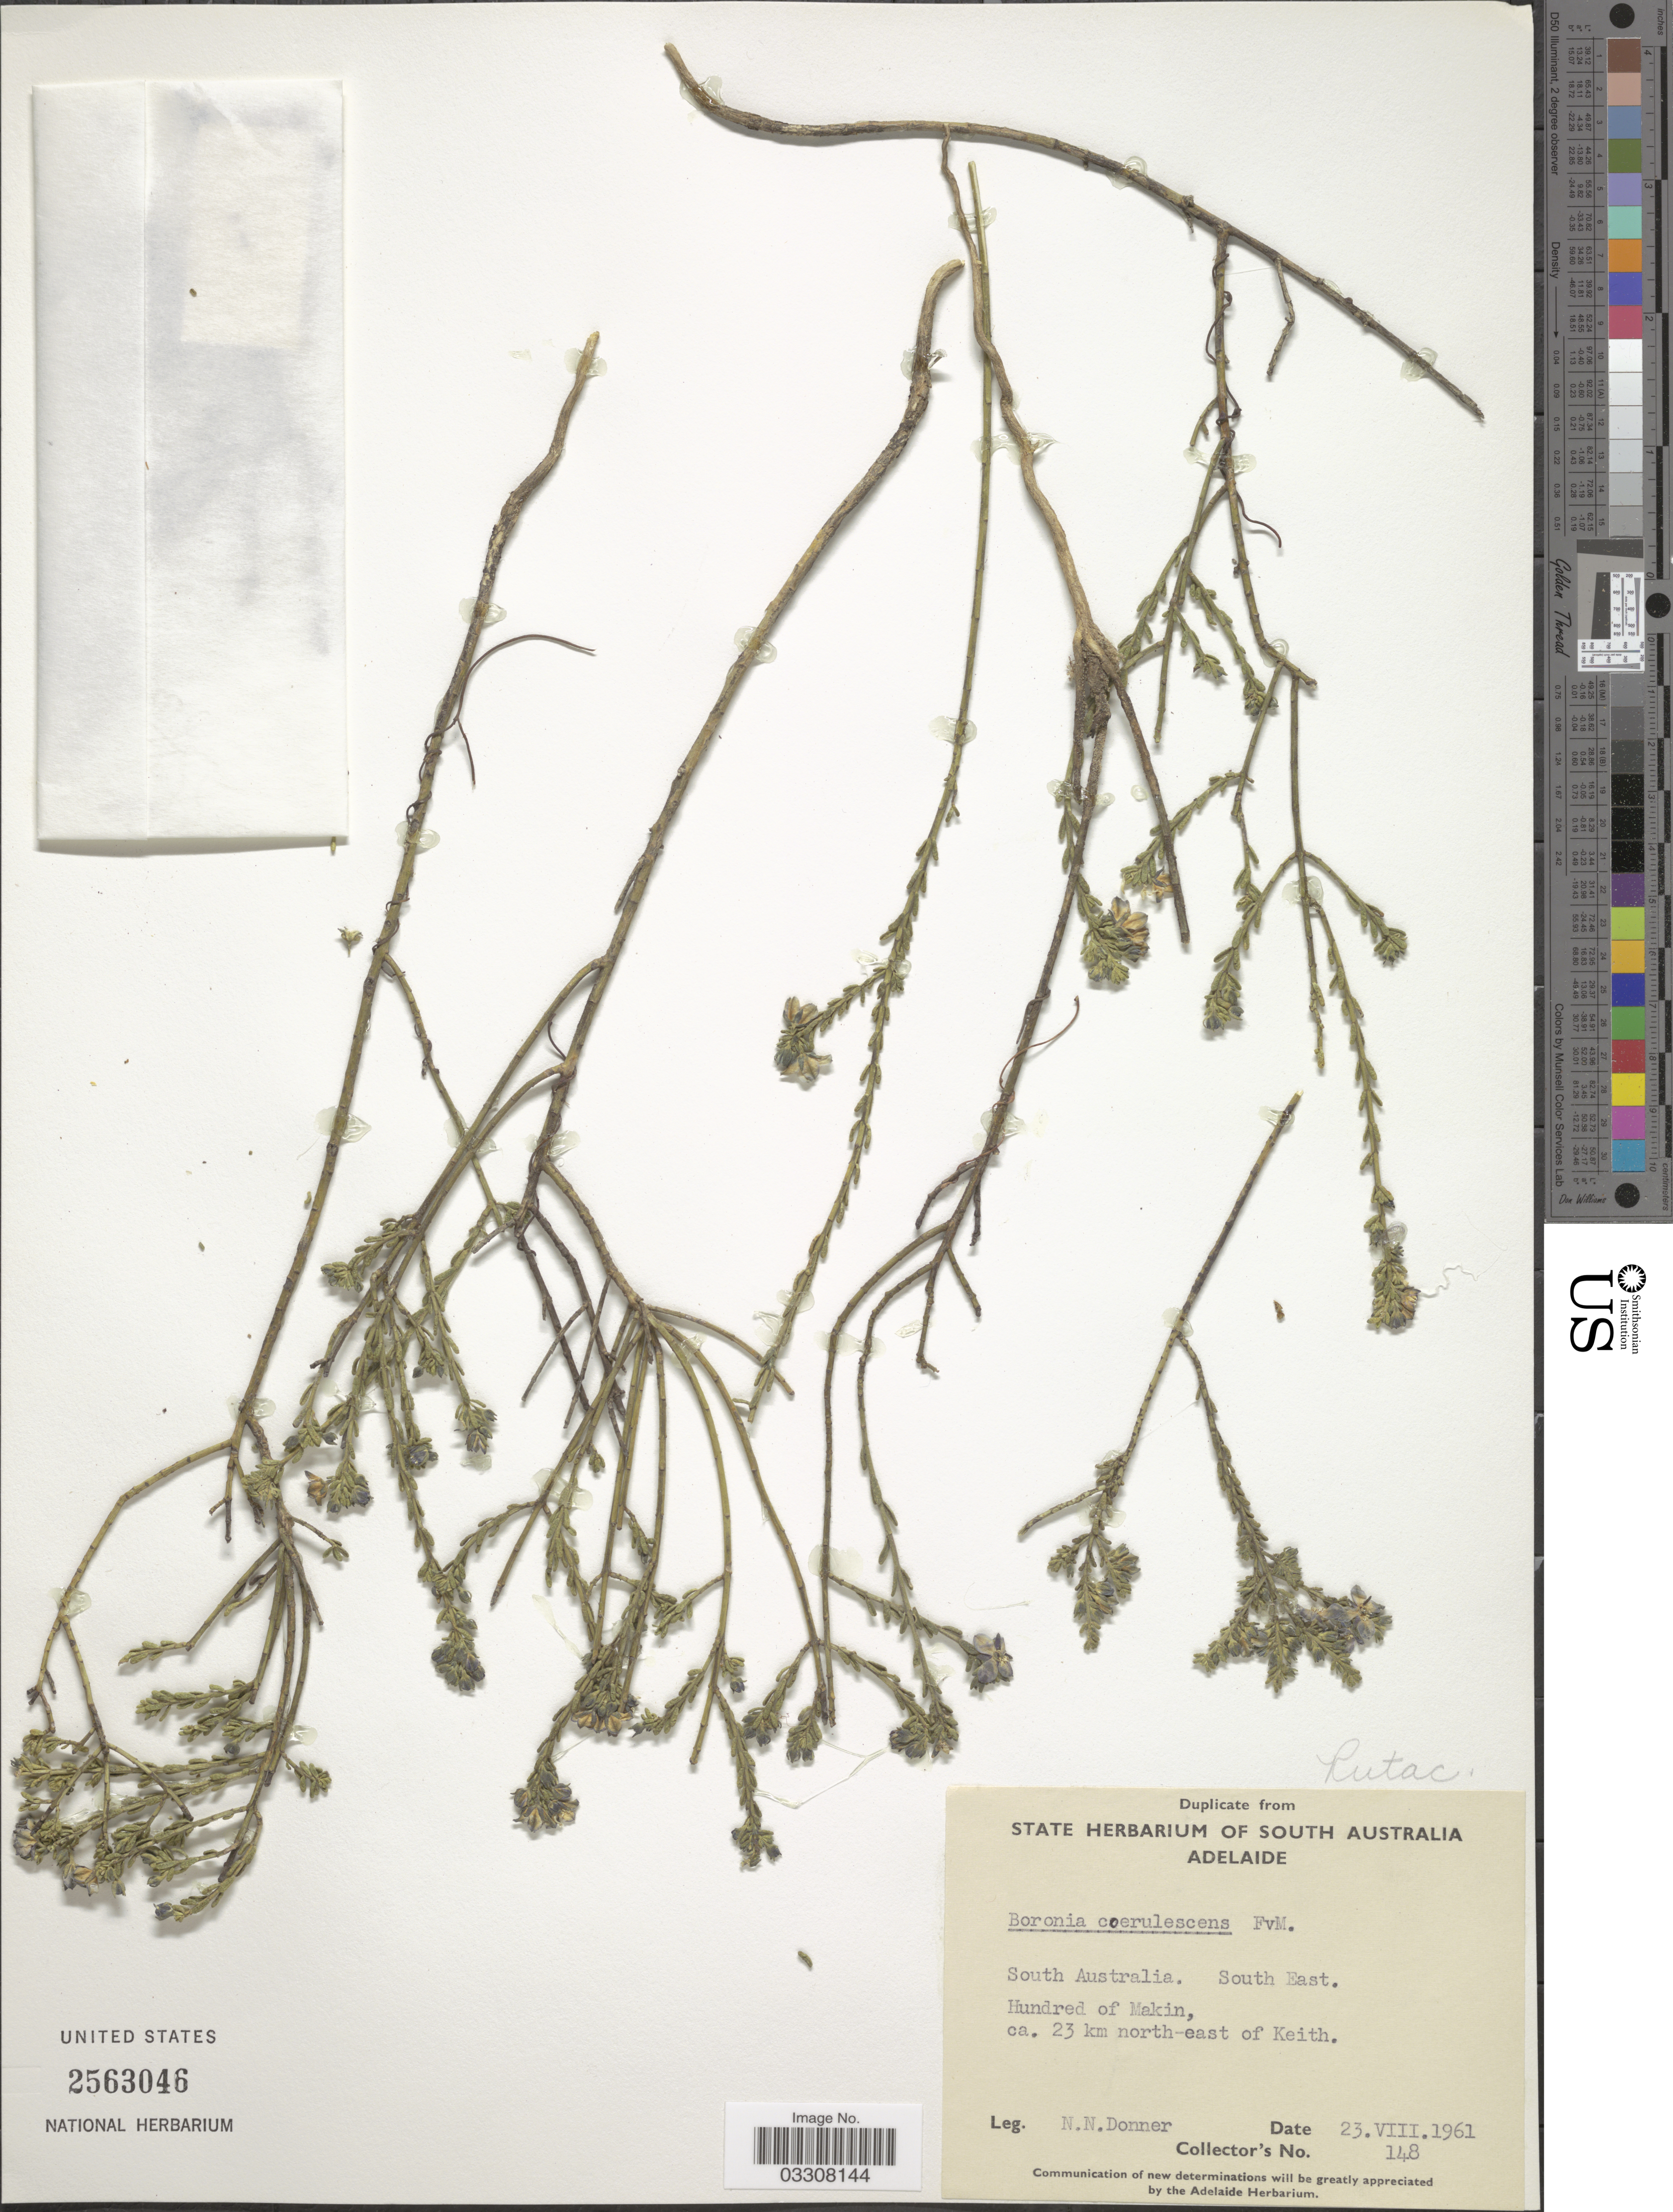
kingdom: Plantae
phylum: Tracheophyta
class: Magnoliopsida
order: Sapindales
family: Rutaceae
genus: Cyanothamnus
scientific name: Cyanothamnus coerulescens subsp. coerulescens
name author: (F. Muell.) Duretto & Heslewood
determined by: Strong, Mark T., (BOT), Smithsonian Institution - National Museum of Natural History (UNITED STATES)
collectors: N. Donner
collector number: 148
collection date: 1961-08-23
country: Australia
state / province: South Australia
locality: South East. Hundred of Makin, ca. 23 km north-east of Keith.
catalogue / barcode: US 2563046